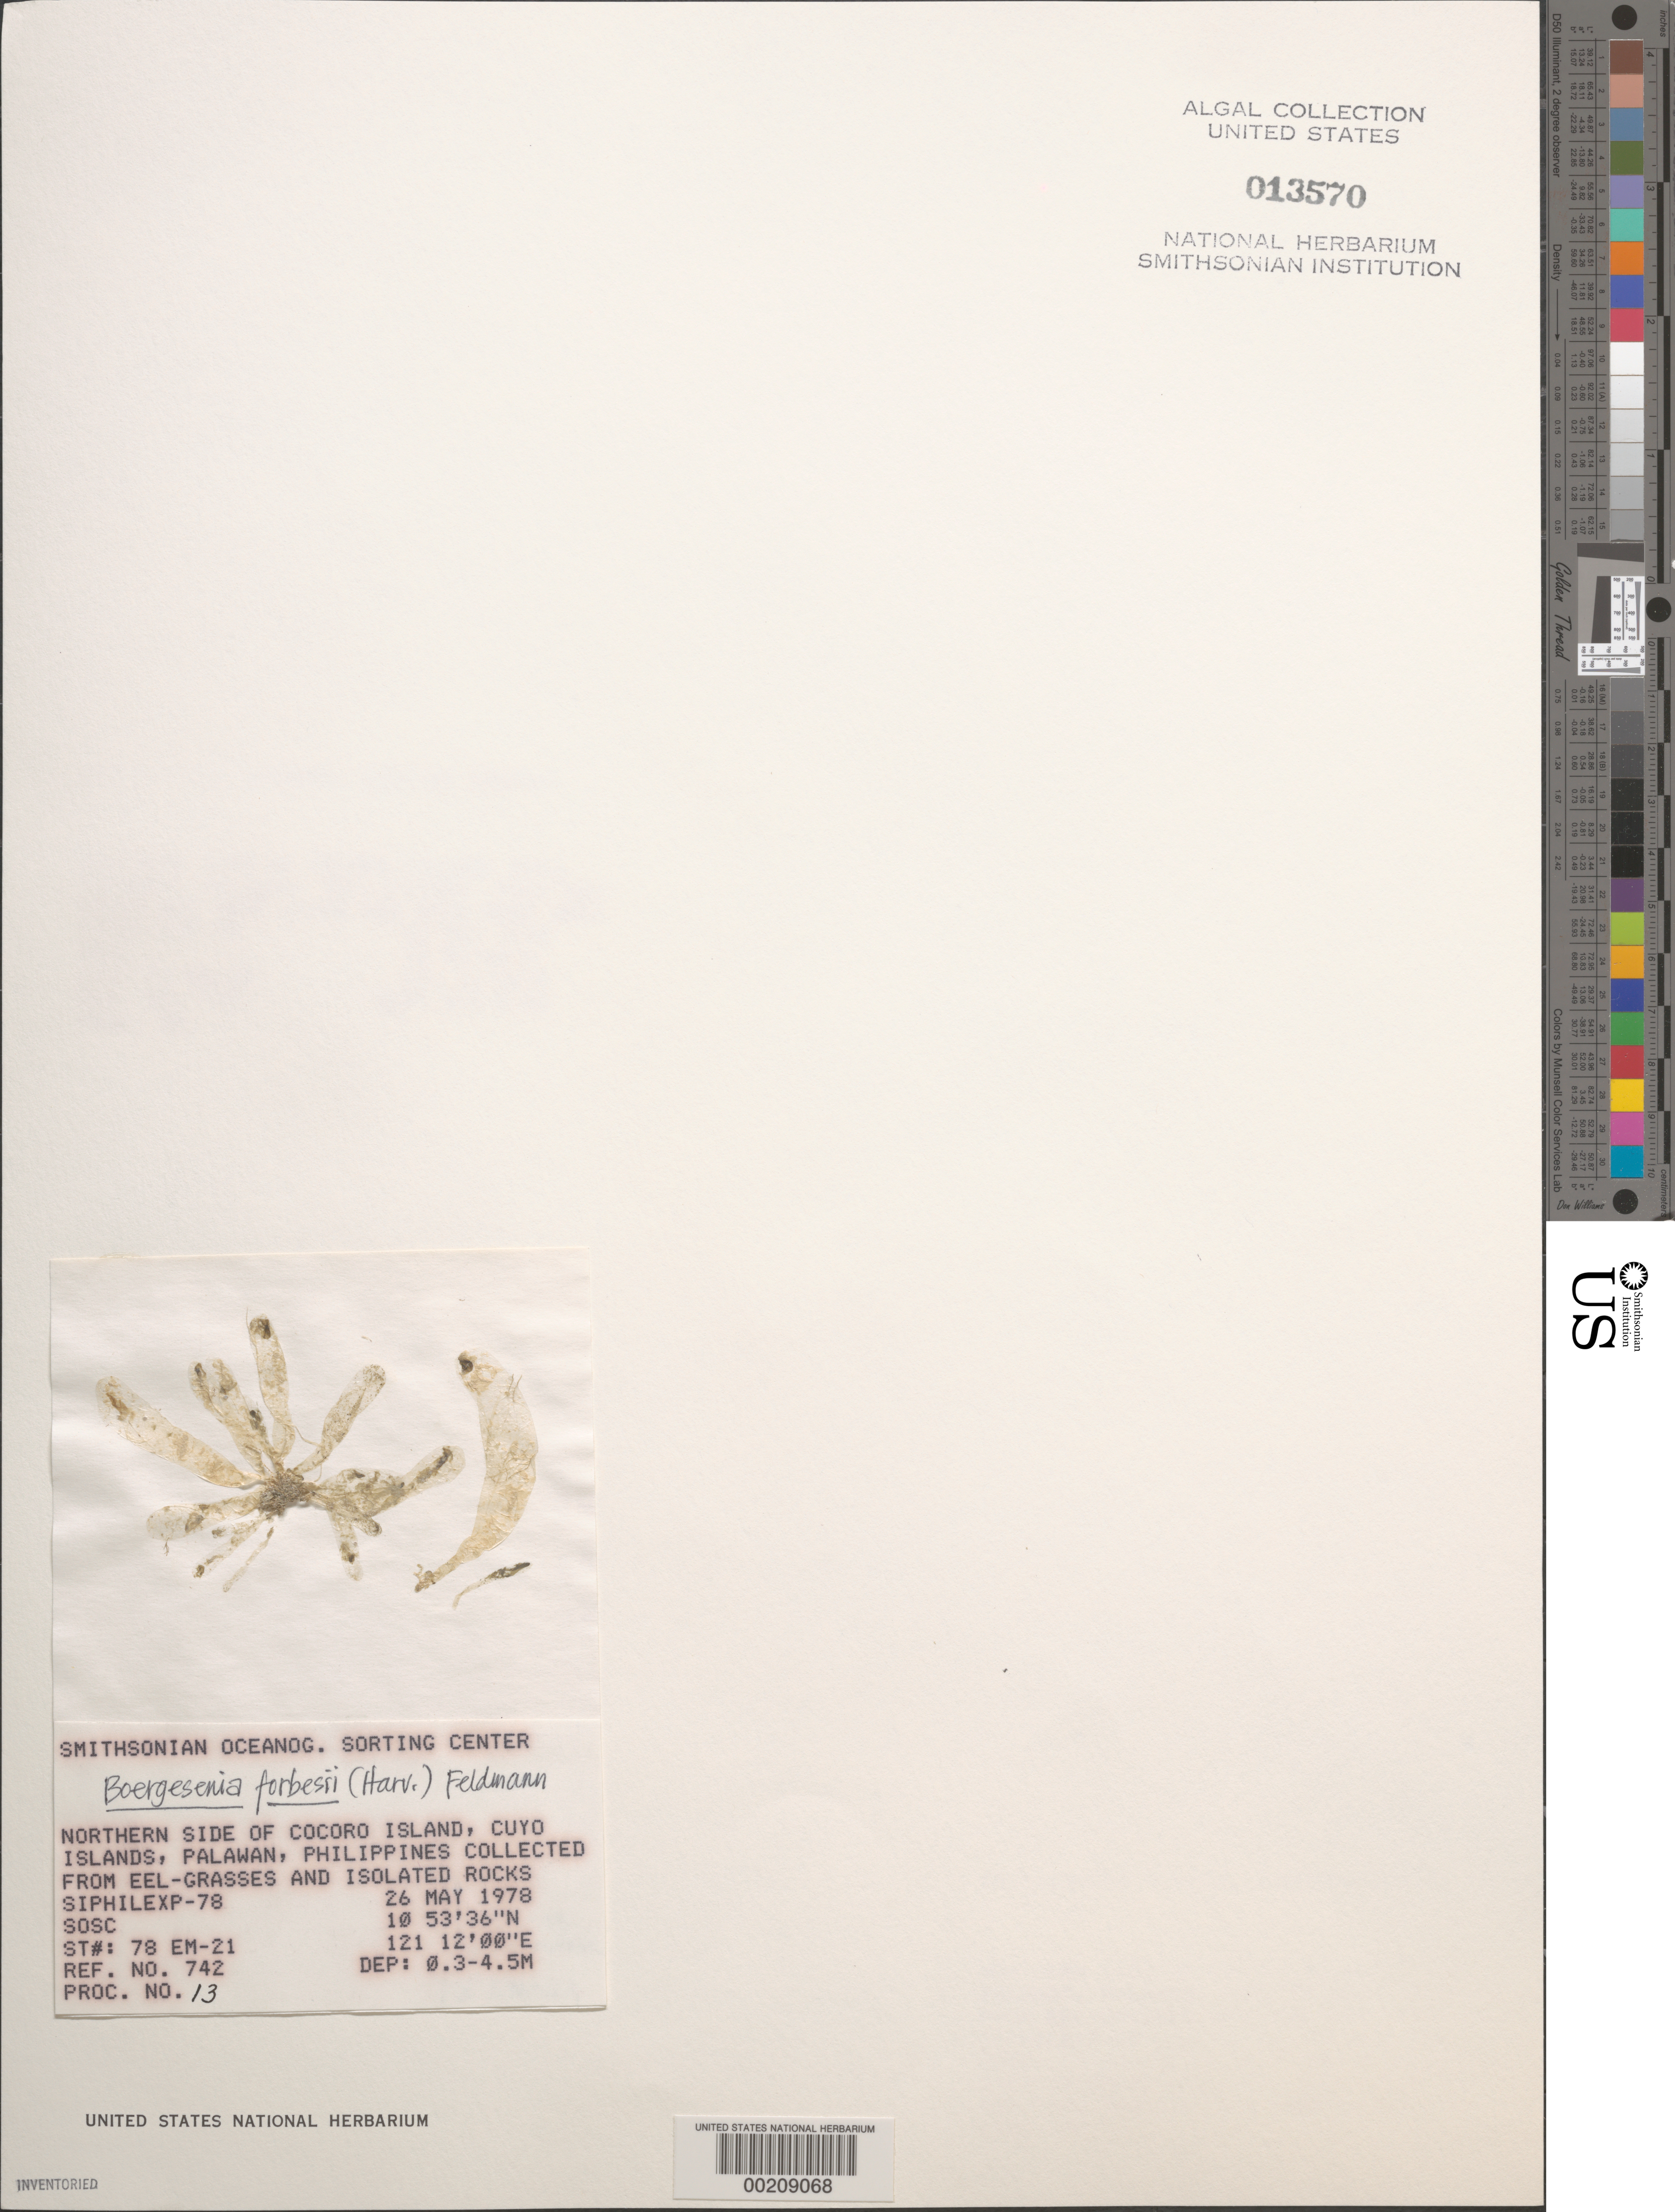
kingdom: Plantae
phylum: Chlorophyta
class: Ulvophyceae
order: Siphonocladales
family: Siphonocladaceae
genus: Boergesenia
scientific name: Boergesenia forbesii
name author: (Feldmann) Harv.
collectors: SOSC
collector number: Station 78 EM-21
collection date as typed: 26 May 1978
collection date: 1978-05-26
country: Philippines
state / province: Mimaropa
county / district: Palawan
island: Cocoro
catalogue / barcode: US 13570